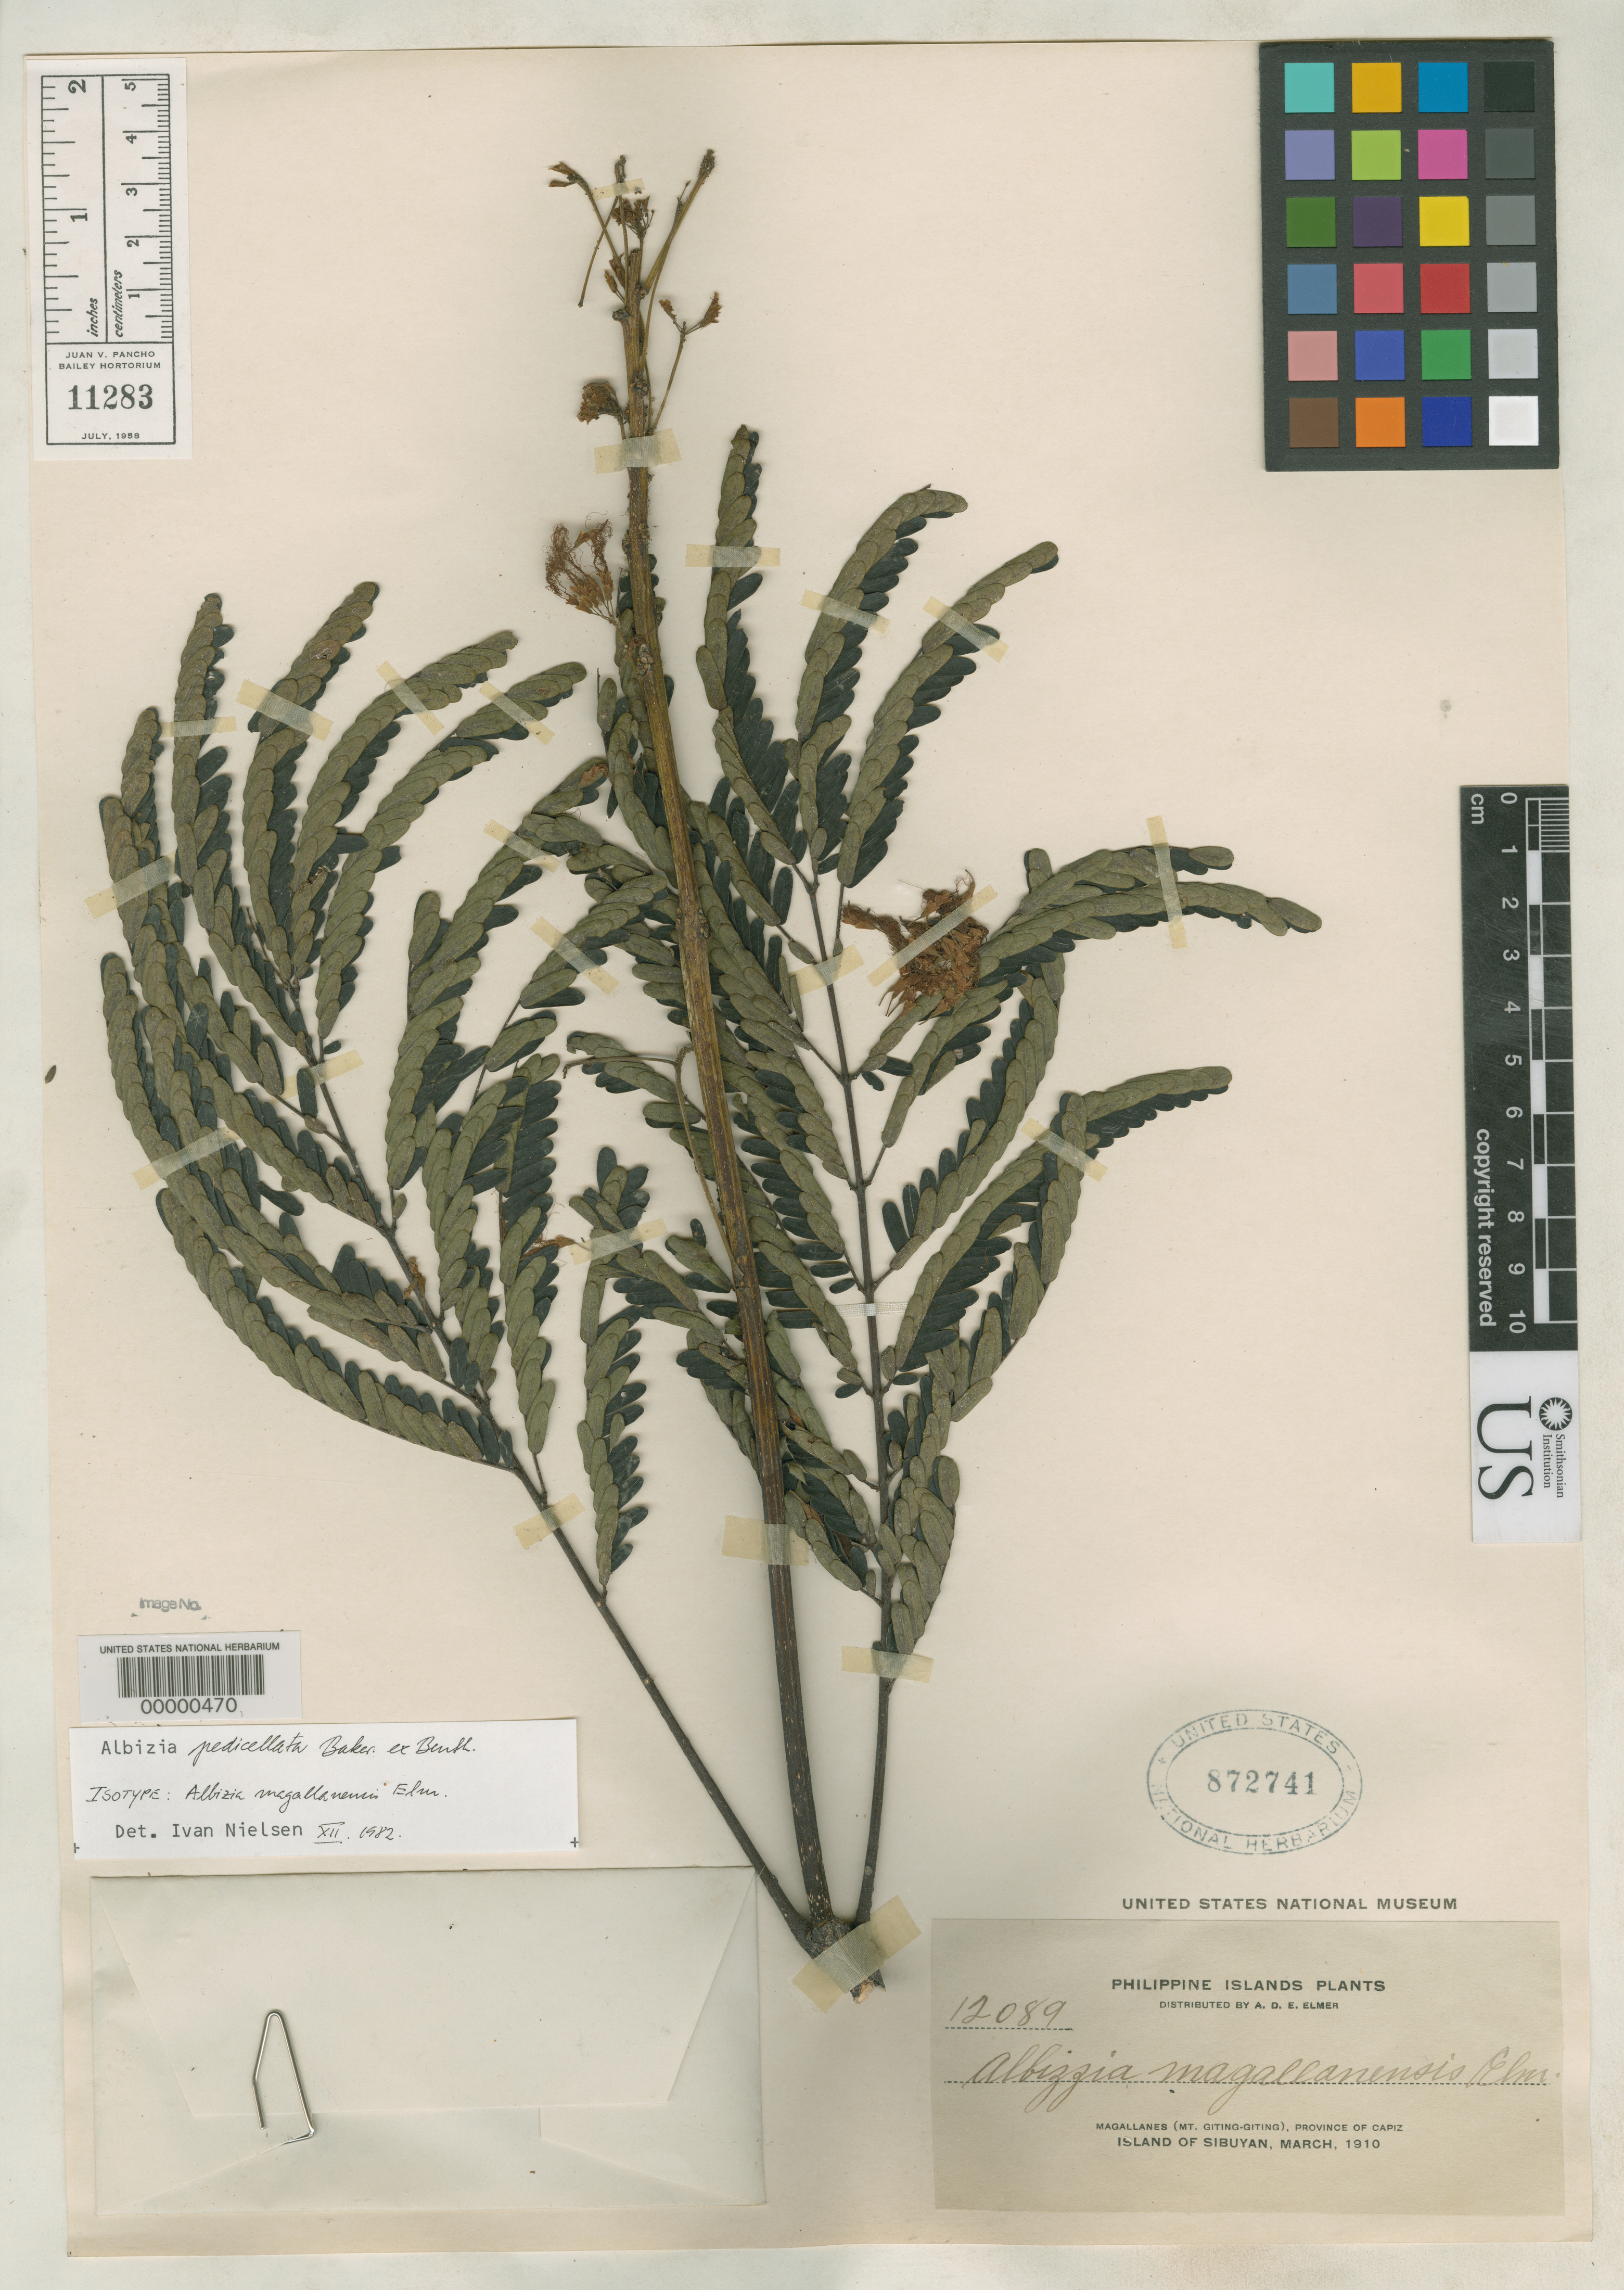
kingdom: Plantae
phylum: Tracheophyta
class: Magnoliopsida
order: Fabales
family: Fabaceae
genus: Albizia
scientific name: Albizia magallanensis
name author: Elmer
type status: Isotype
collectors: A. D. E. Elmer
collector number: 12089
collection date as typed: Mar 1910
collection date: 1910-03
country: Philippines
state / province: Mimaropa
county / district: Romblon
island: Sibuyan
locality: Magallanes, Mt. Giting-Giting.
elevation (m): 229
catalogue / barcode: US 872741